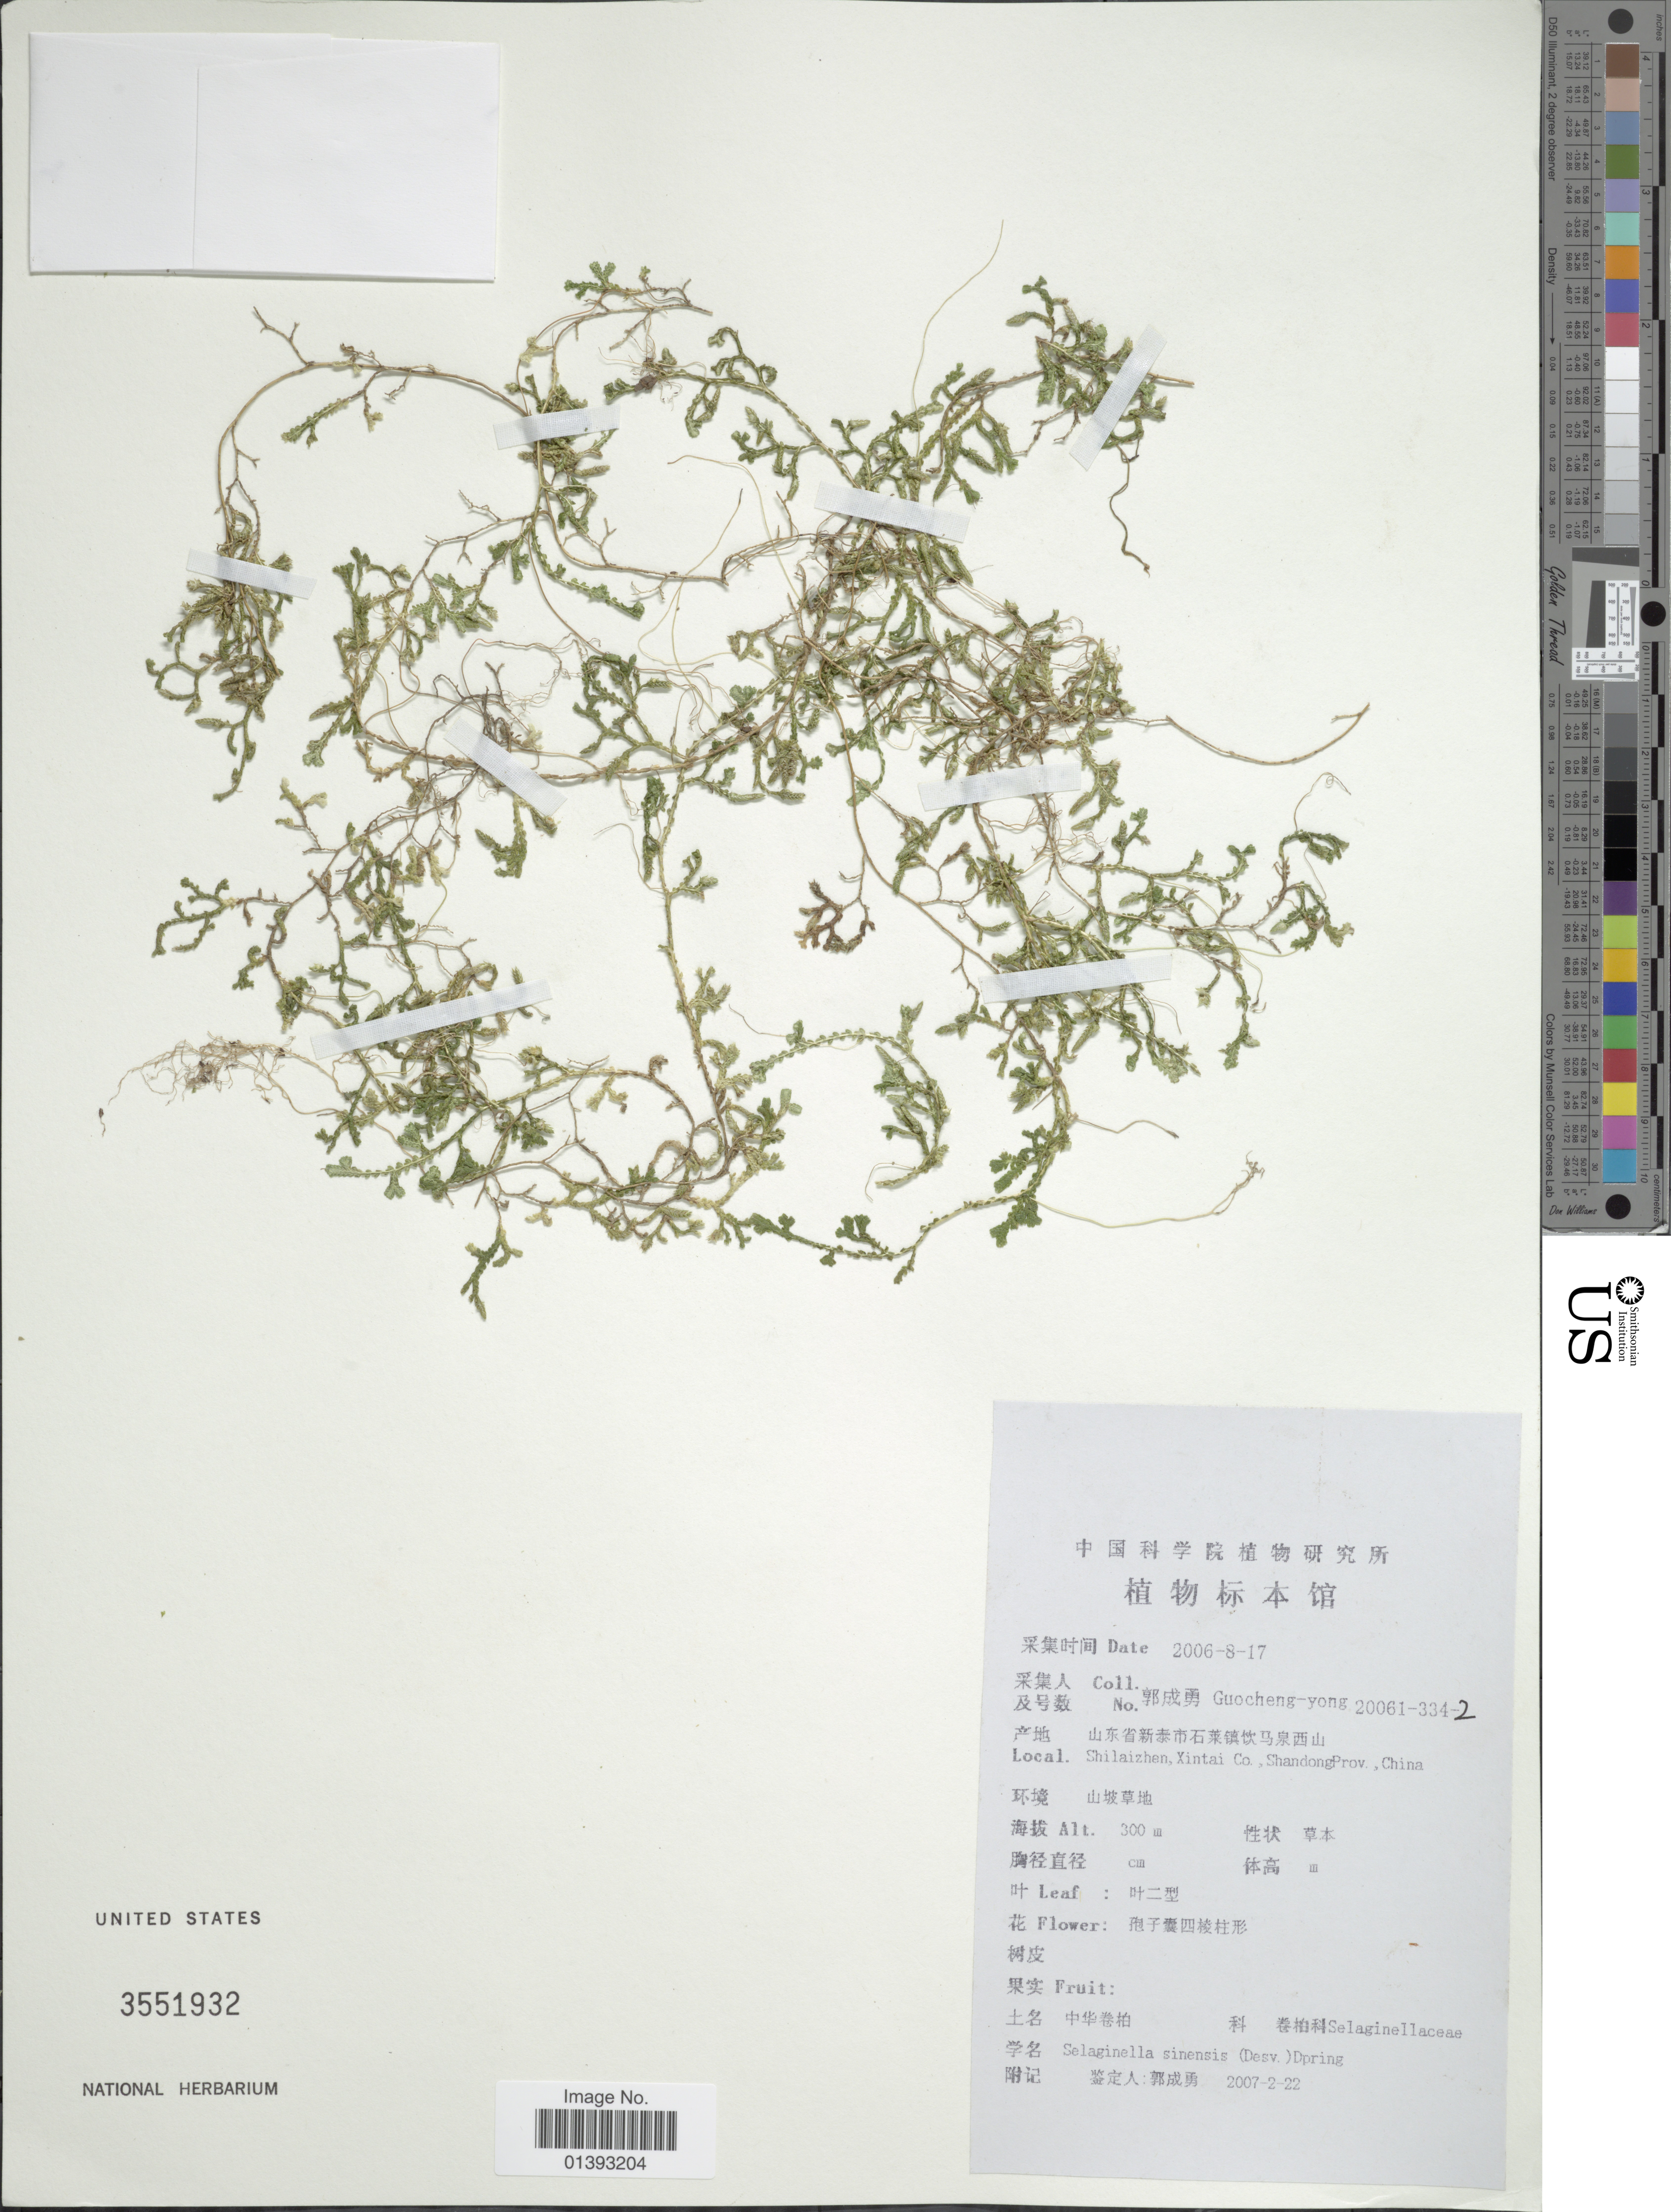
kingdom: Plantae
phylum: Tracheophyta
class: Lycopodiopsida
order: Selaginellales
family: Selaginellaceae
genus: Selaginella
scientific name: Selaginella sinensis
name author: (Desv.) Spring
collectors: Guo cheng-yong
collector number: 20061-334-2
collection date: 2006-08-17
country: China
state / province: Shandong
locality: Shilaizhen, Xintai Co., Shandong Prov.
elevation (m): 300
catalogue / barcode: US 3551932